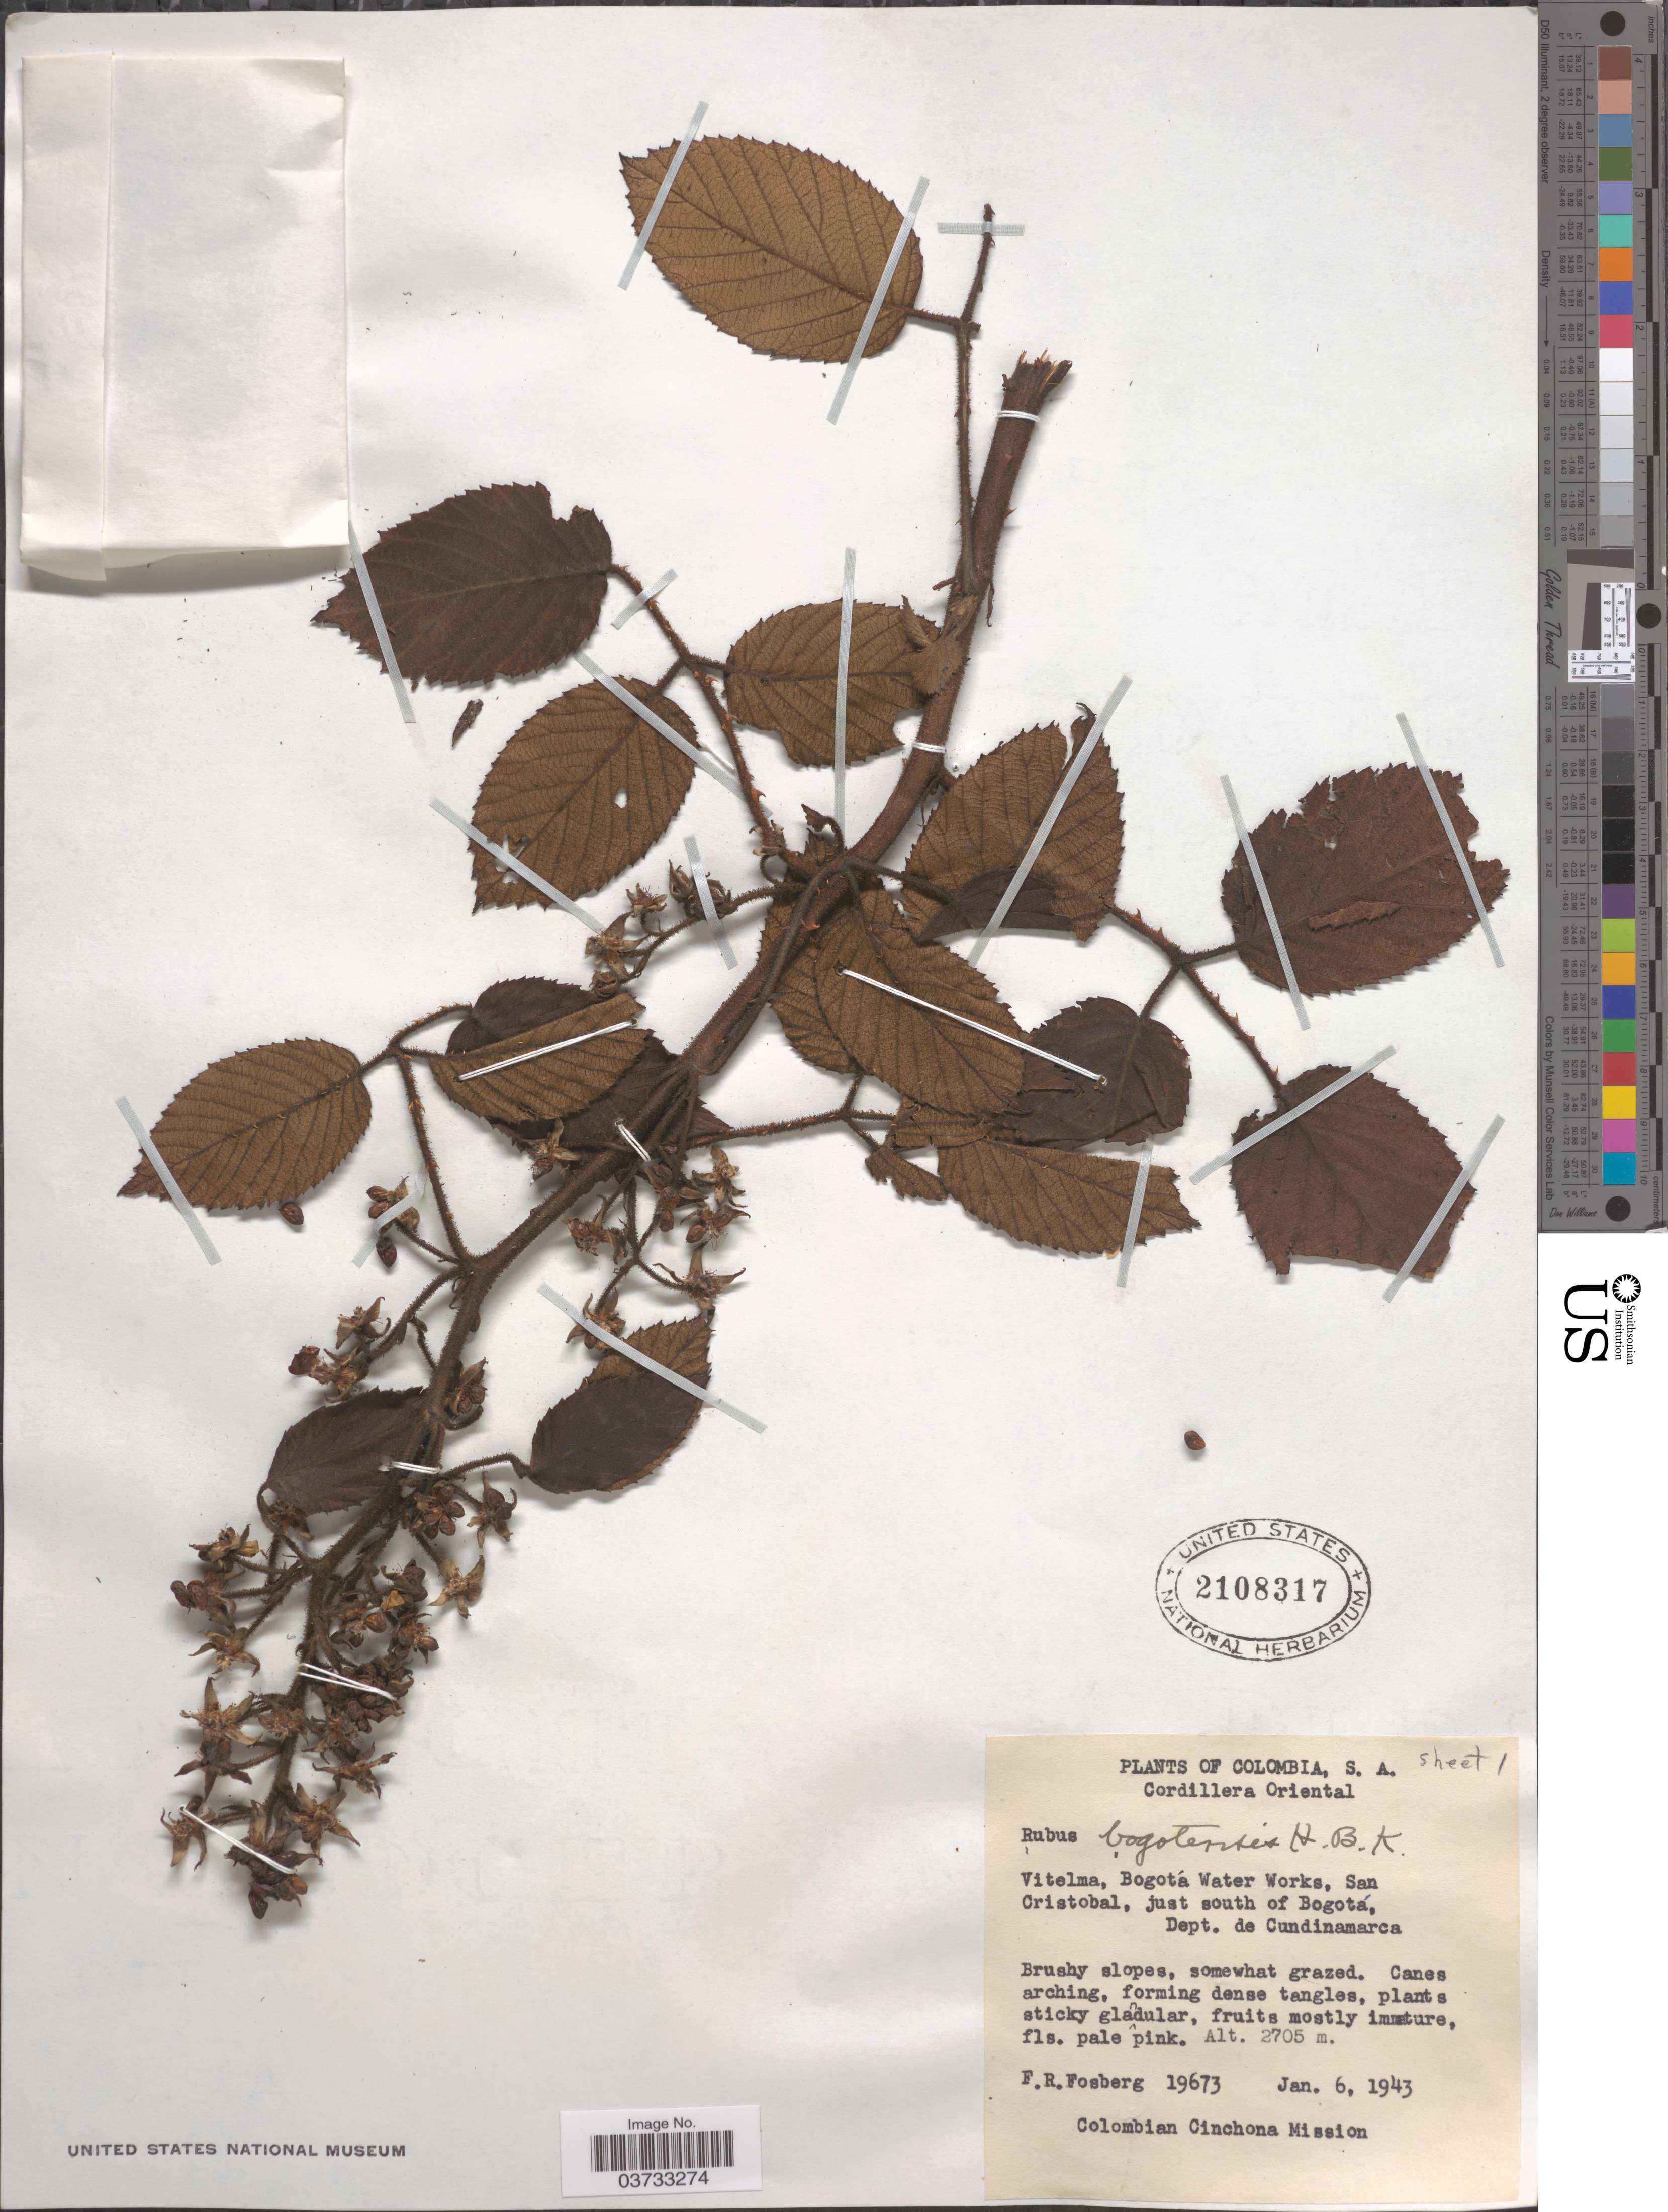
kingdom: Plantae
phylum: Tracheophyta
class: Magnoliopsida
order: Rosales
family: Rosaceae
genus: Rubus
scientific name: Rubus bogotensis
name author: Kunth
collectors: F. R. Fosberg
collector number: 19673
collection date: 1943-01-06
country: Colombia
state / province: Cundinamarca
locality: Cordillera Oriental. Vitelma, Bogotá Water Works, San Cristobal, just south of Bogotá, Dept. de Cundinamarca.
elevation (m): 2705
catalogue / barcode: US 2108317